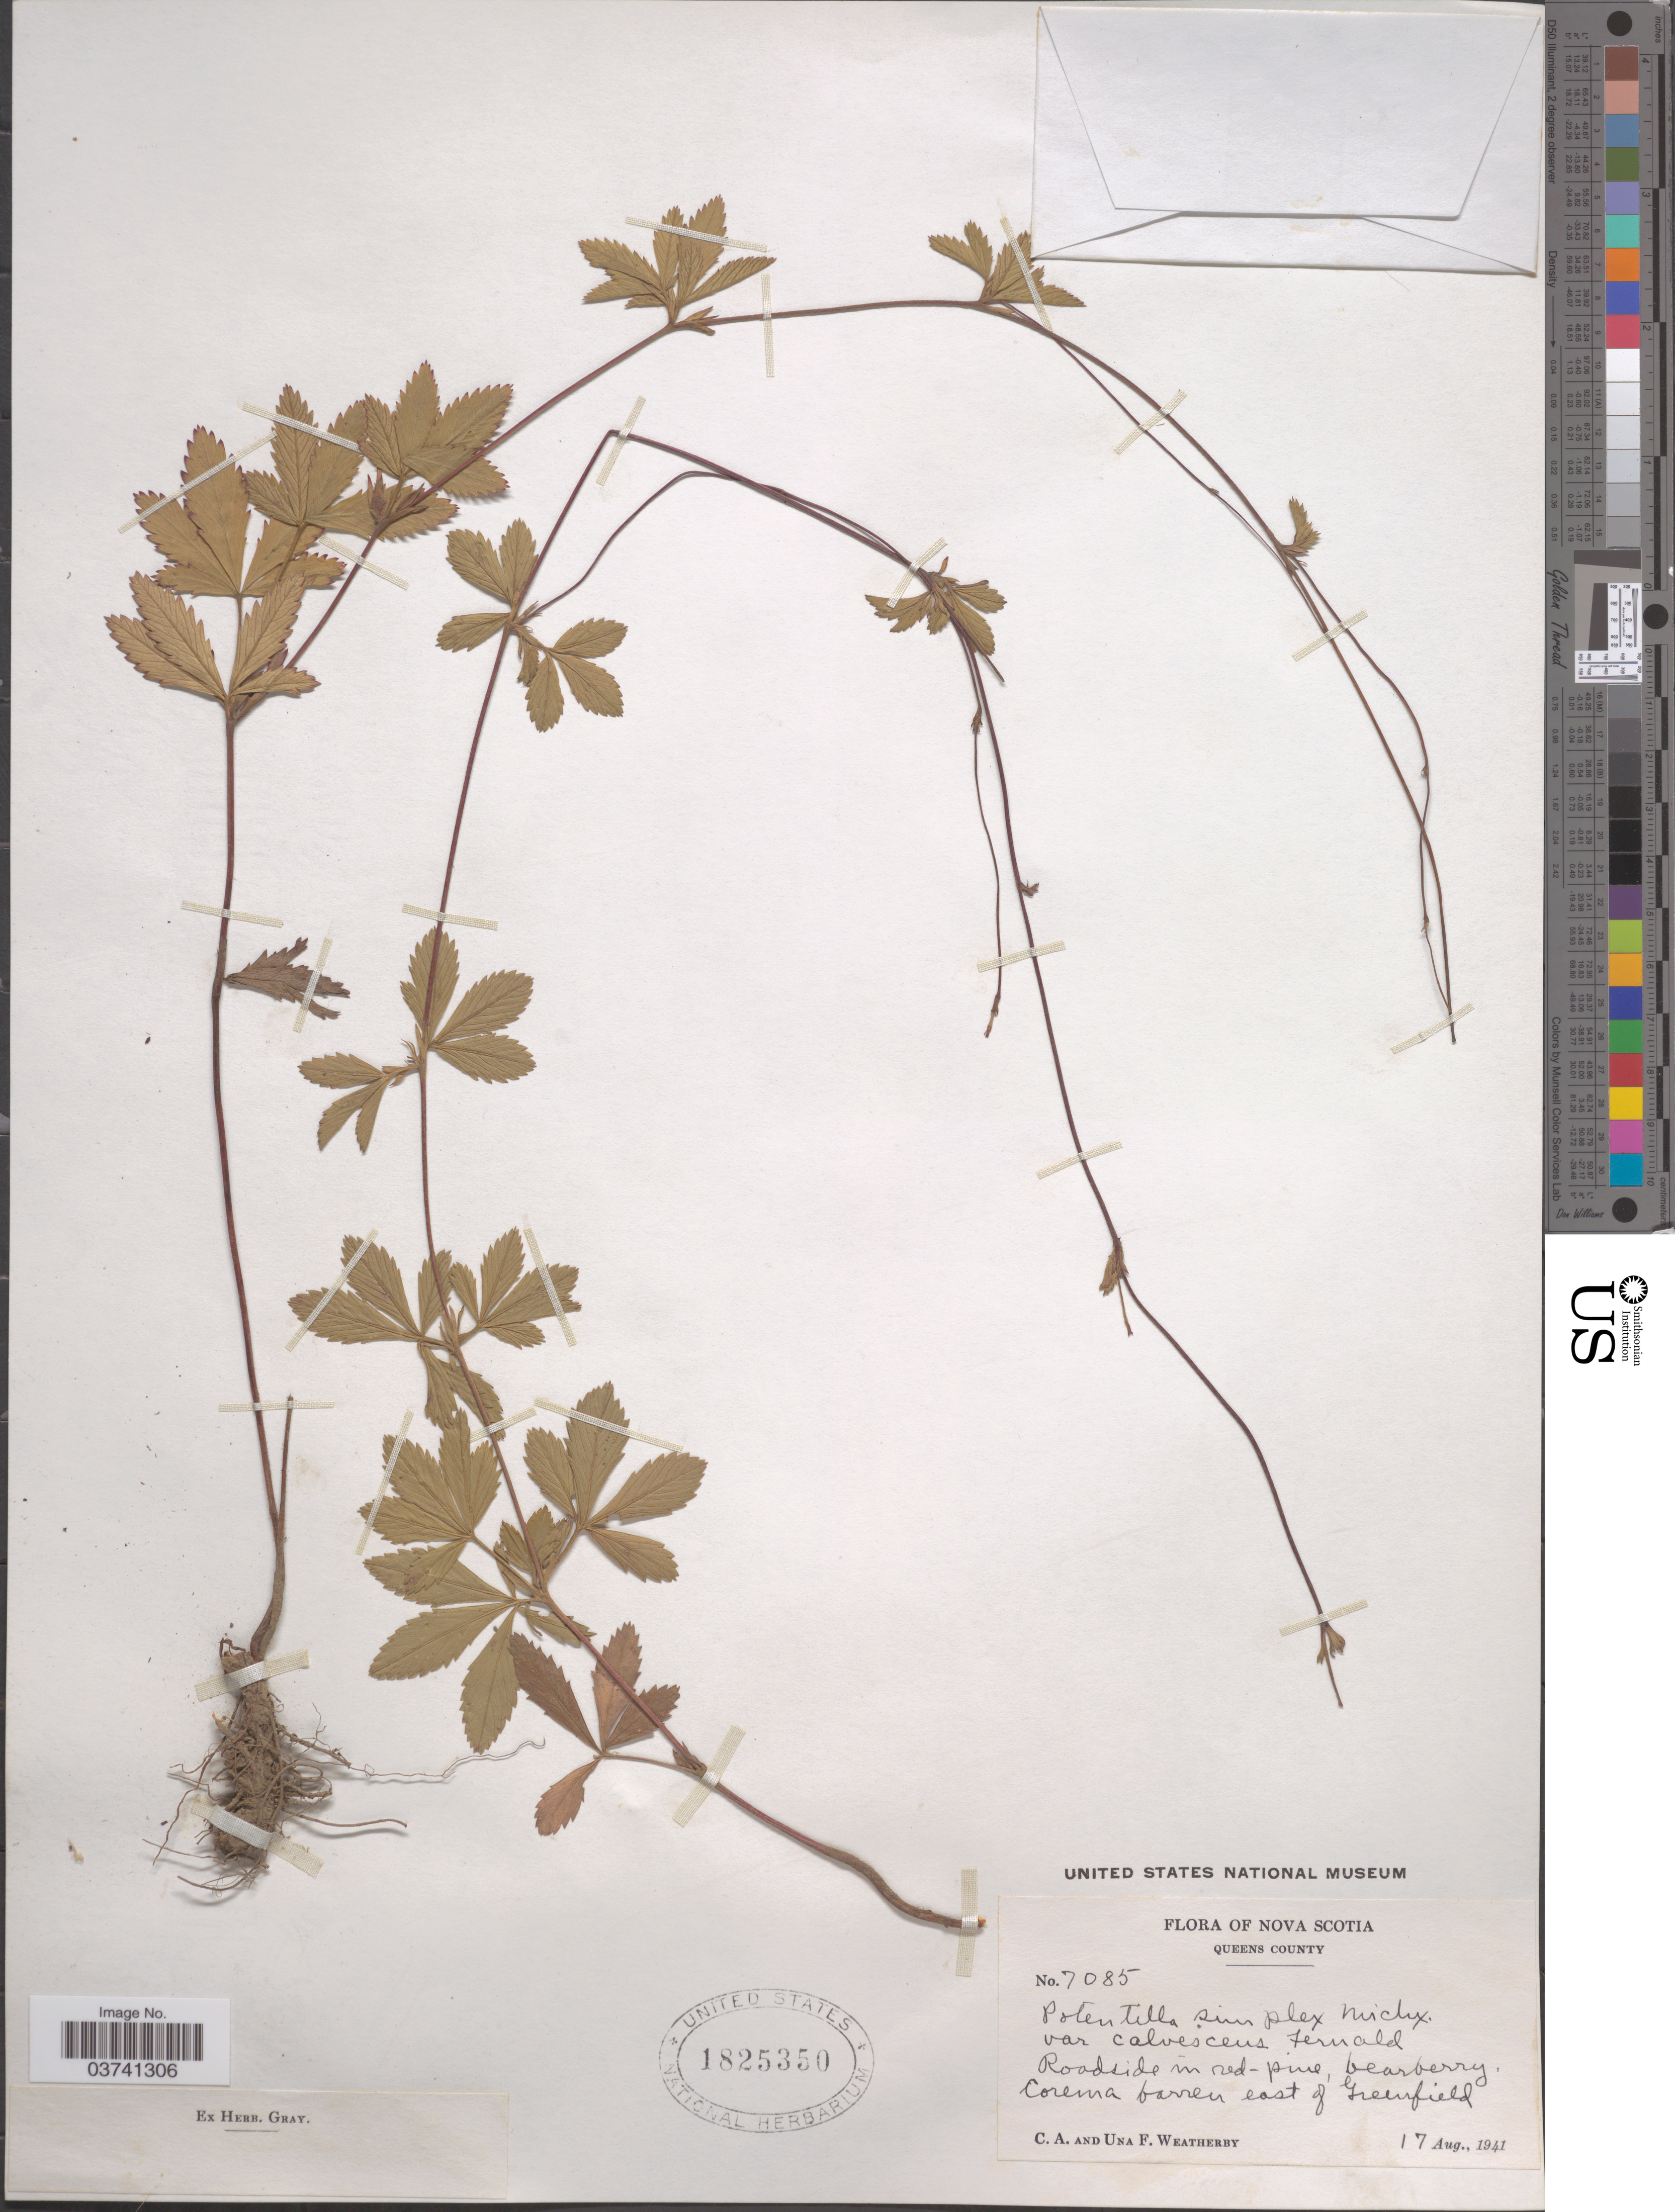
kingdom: Plantae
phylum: Tracheophyta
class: Magnoliopsida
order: Rosales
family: Rosaceae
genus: Potentilla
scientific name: Potentilla simplex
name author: Michx.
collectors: C. A. Weatherby & U. Weatherby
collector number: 7085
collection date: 1941-08-17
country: Canada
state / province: Nova Scotia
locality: Queens County. Roadside in red-pine, bearberry. Corema barren east of Greenfield.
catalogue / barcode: US 1825350